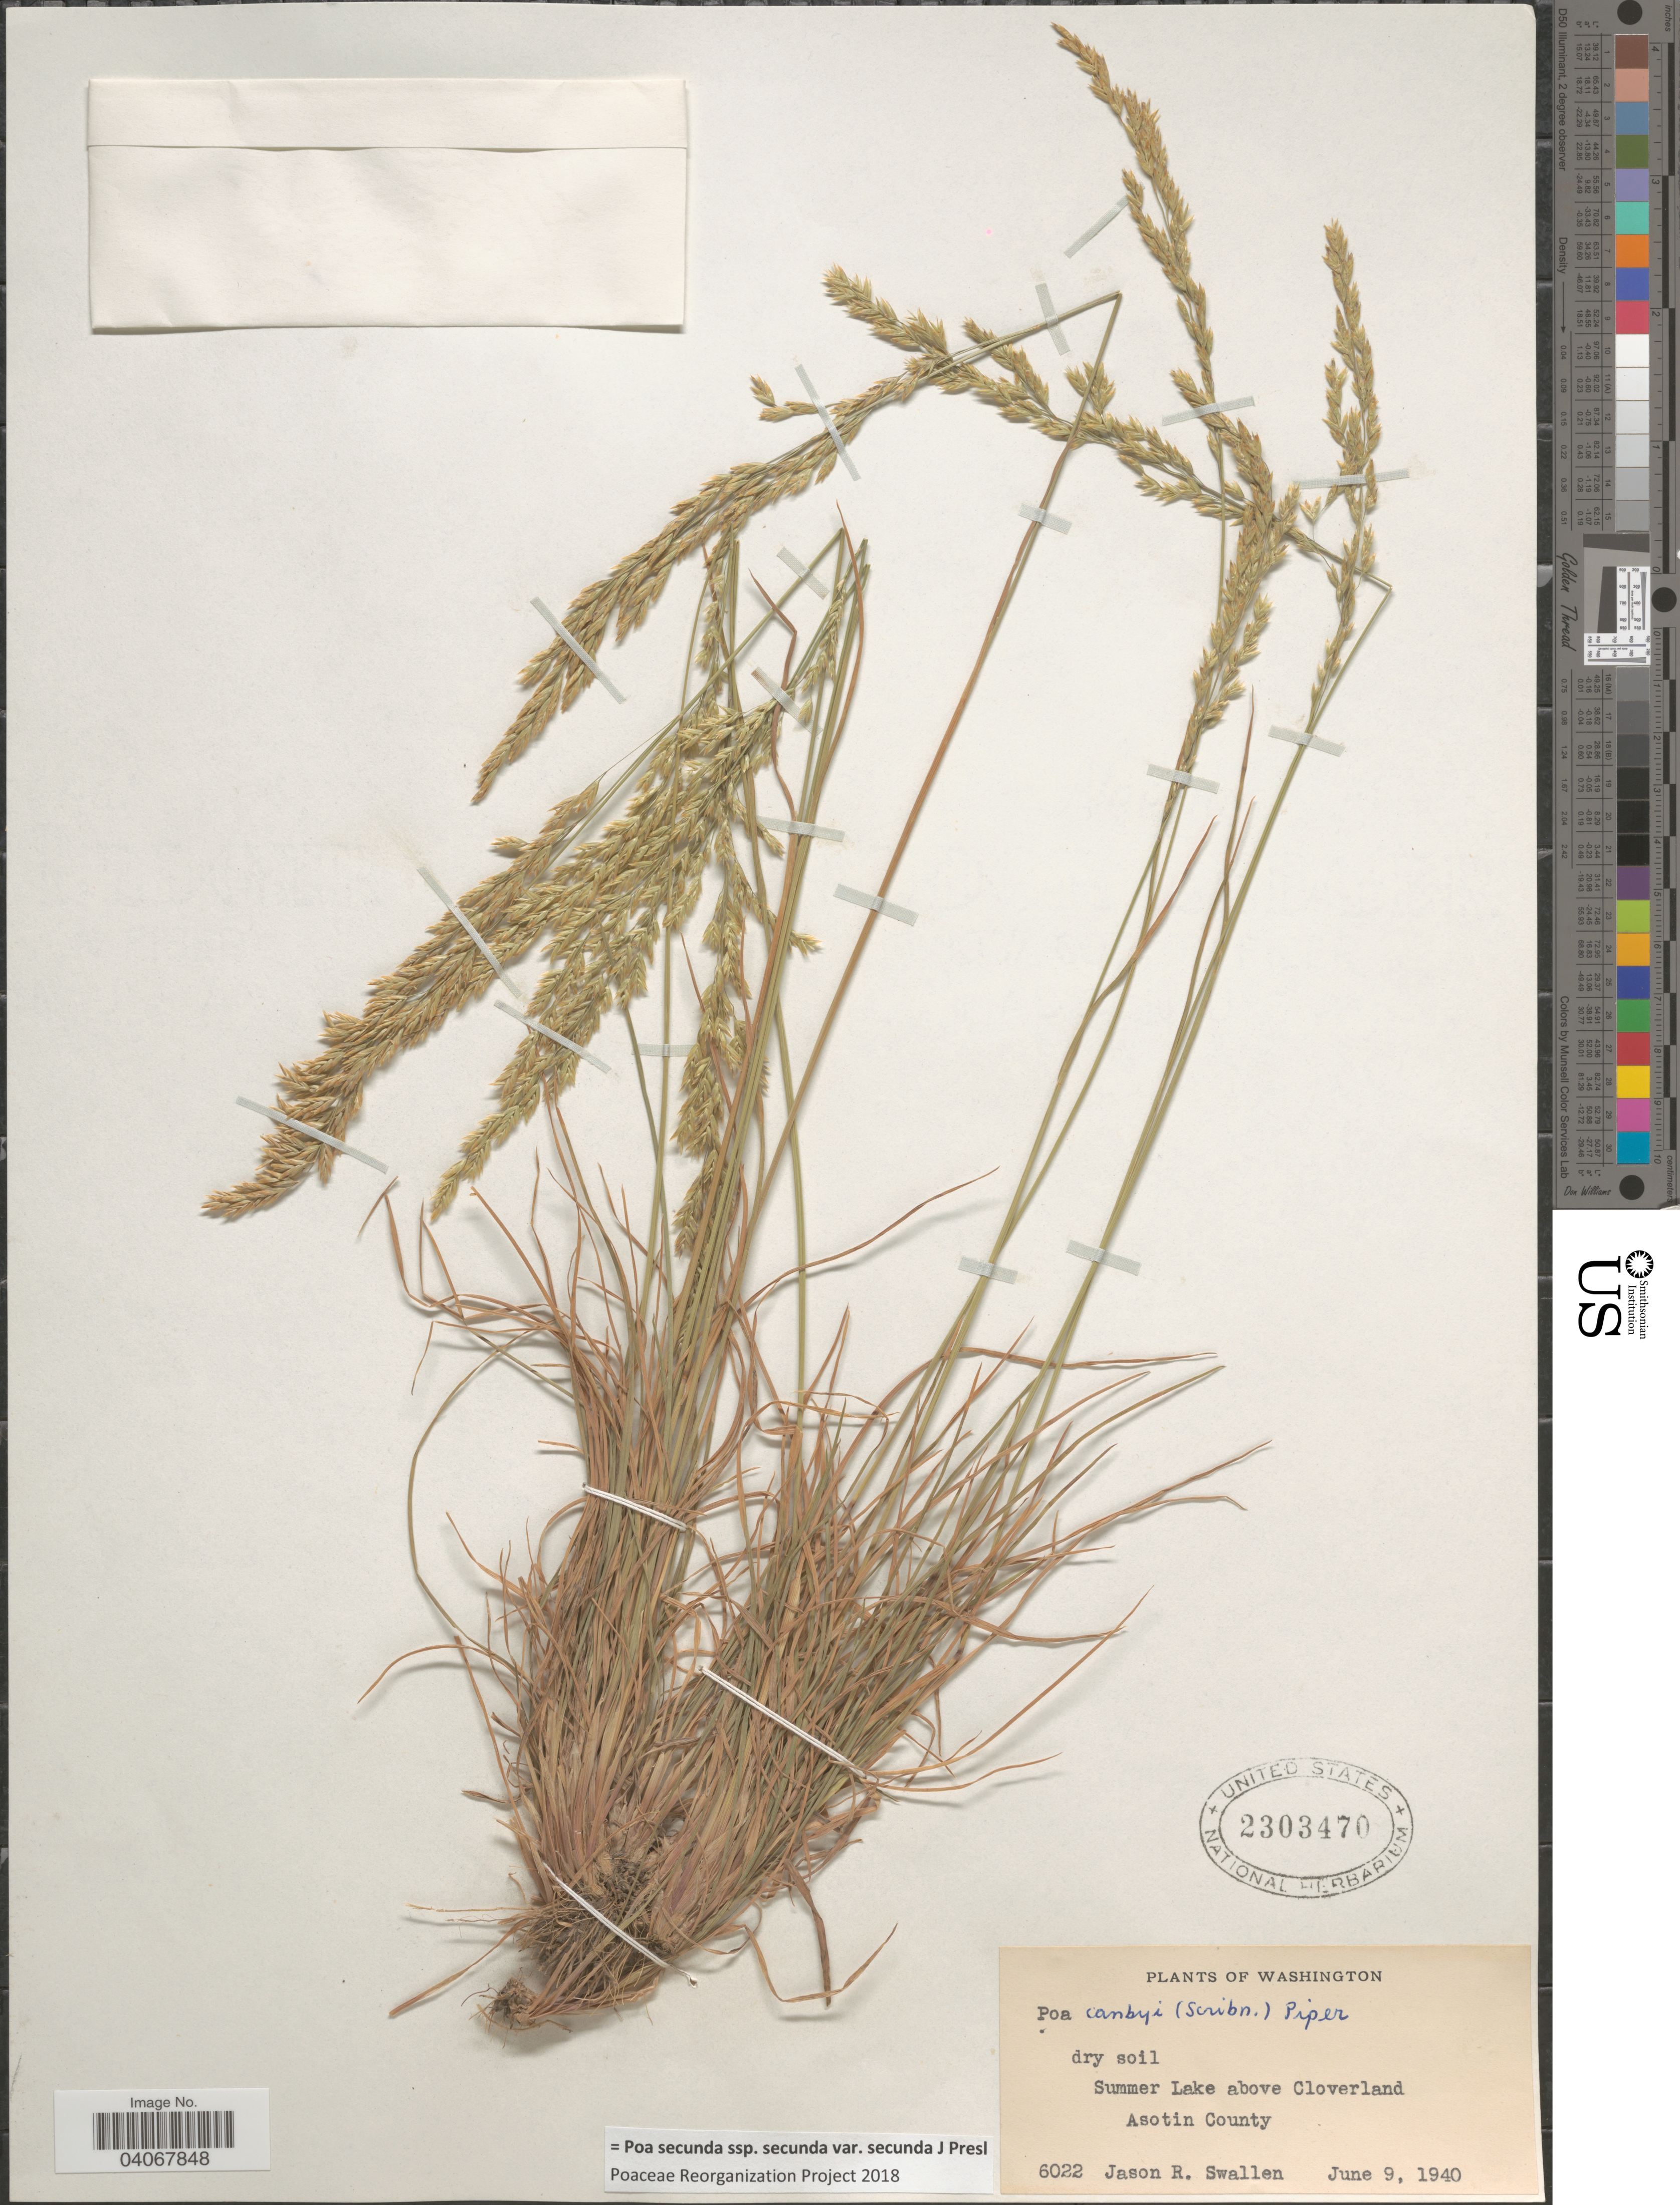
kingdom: Plantae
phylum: Tracheophyta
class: Liliopsida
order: Poales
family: Poaceae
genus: Poa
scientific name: Poa secunda subsp. secunda var. secunda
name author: J. Presl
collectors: J. R. Swallen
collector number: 6022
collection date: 1940-06-09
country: United States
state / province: Washington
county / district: Asotin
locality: Summer Lake above Cloverland. Asotin County.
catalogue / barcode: US 2303470